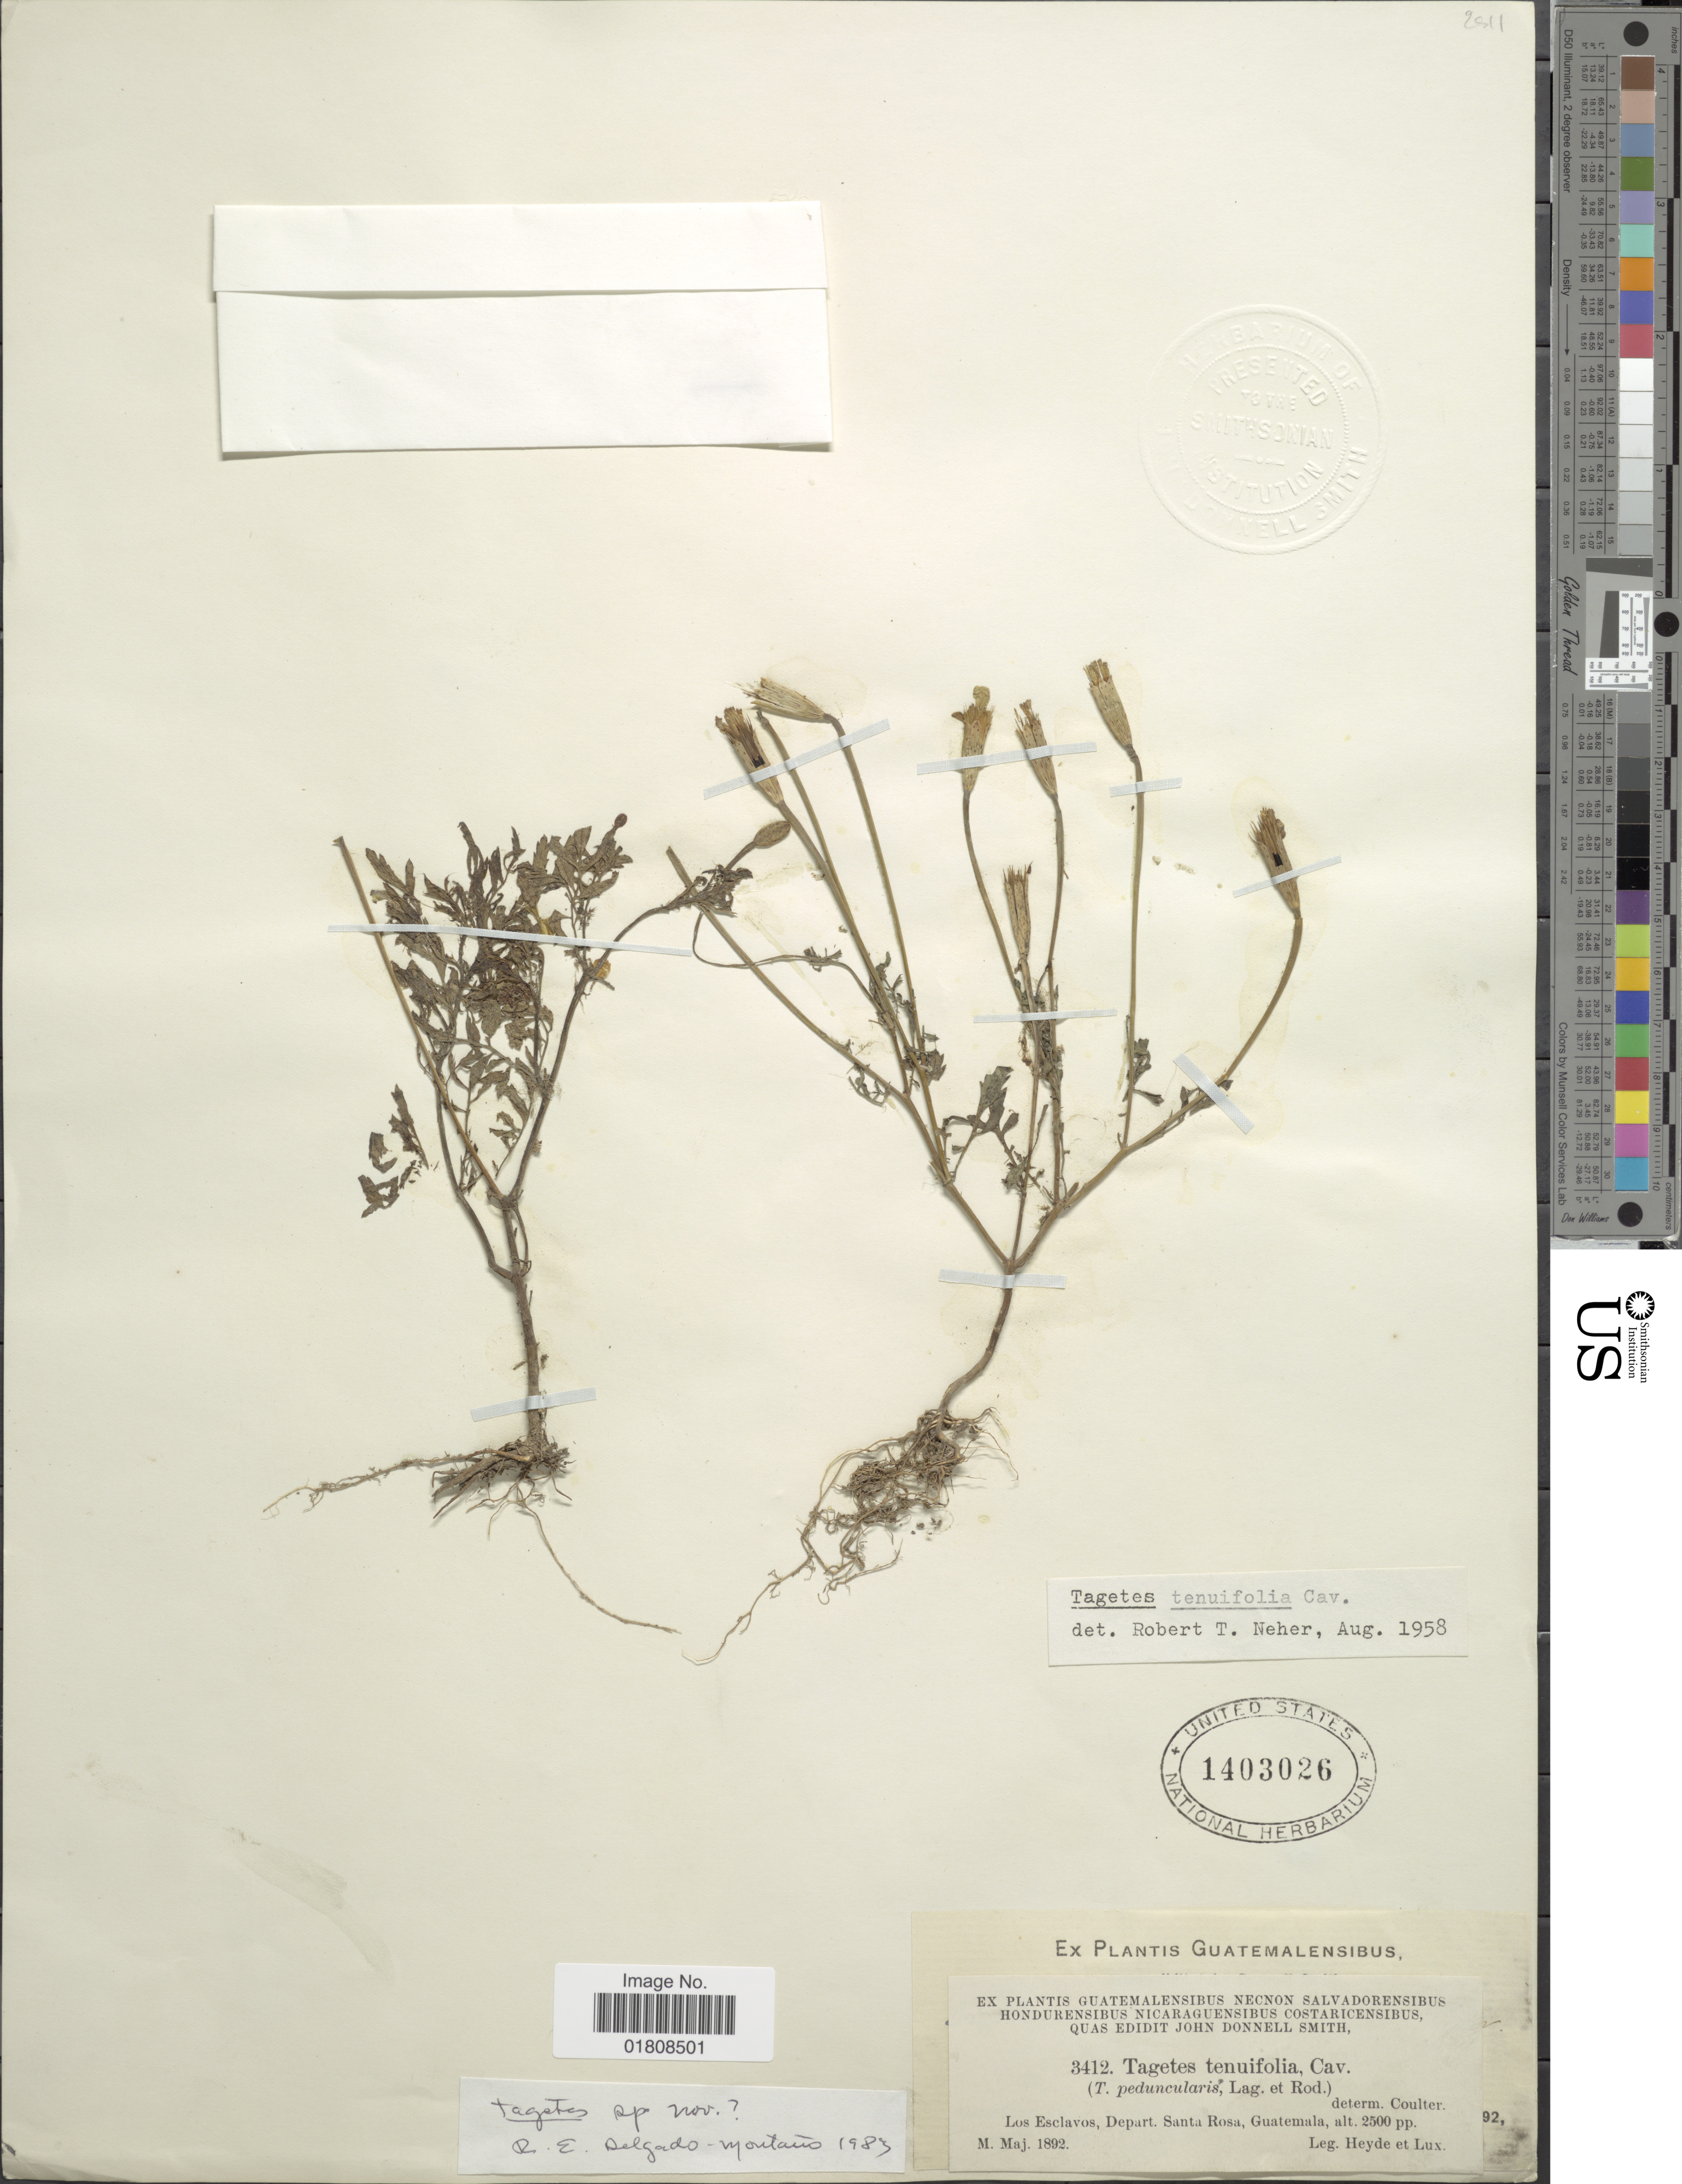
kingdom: Plantae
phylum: Tracheophyta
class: Magnoliopsida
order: Asterales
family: Asteraceae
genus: Tagetes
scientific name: Tagetes tenuifolia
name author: Cav.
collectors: Heyde & Lux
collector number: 3412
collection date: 1892-05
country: Guatemala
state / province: Santa Rosa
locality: Los Esclavos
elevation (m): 762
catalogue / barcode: US 1403026